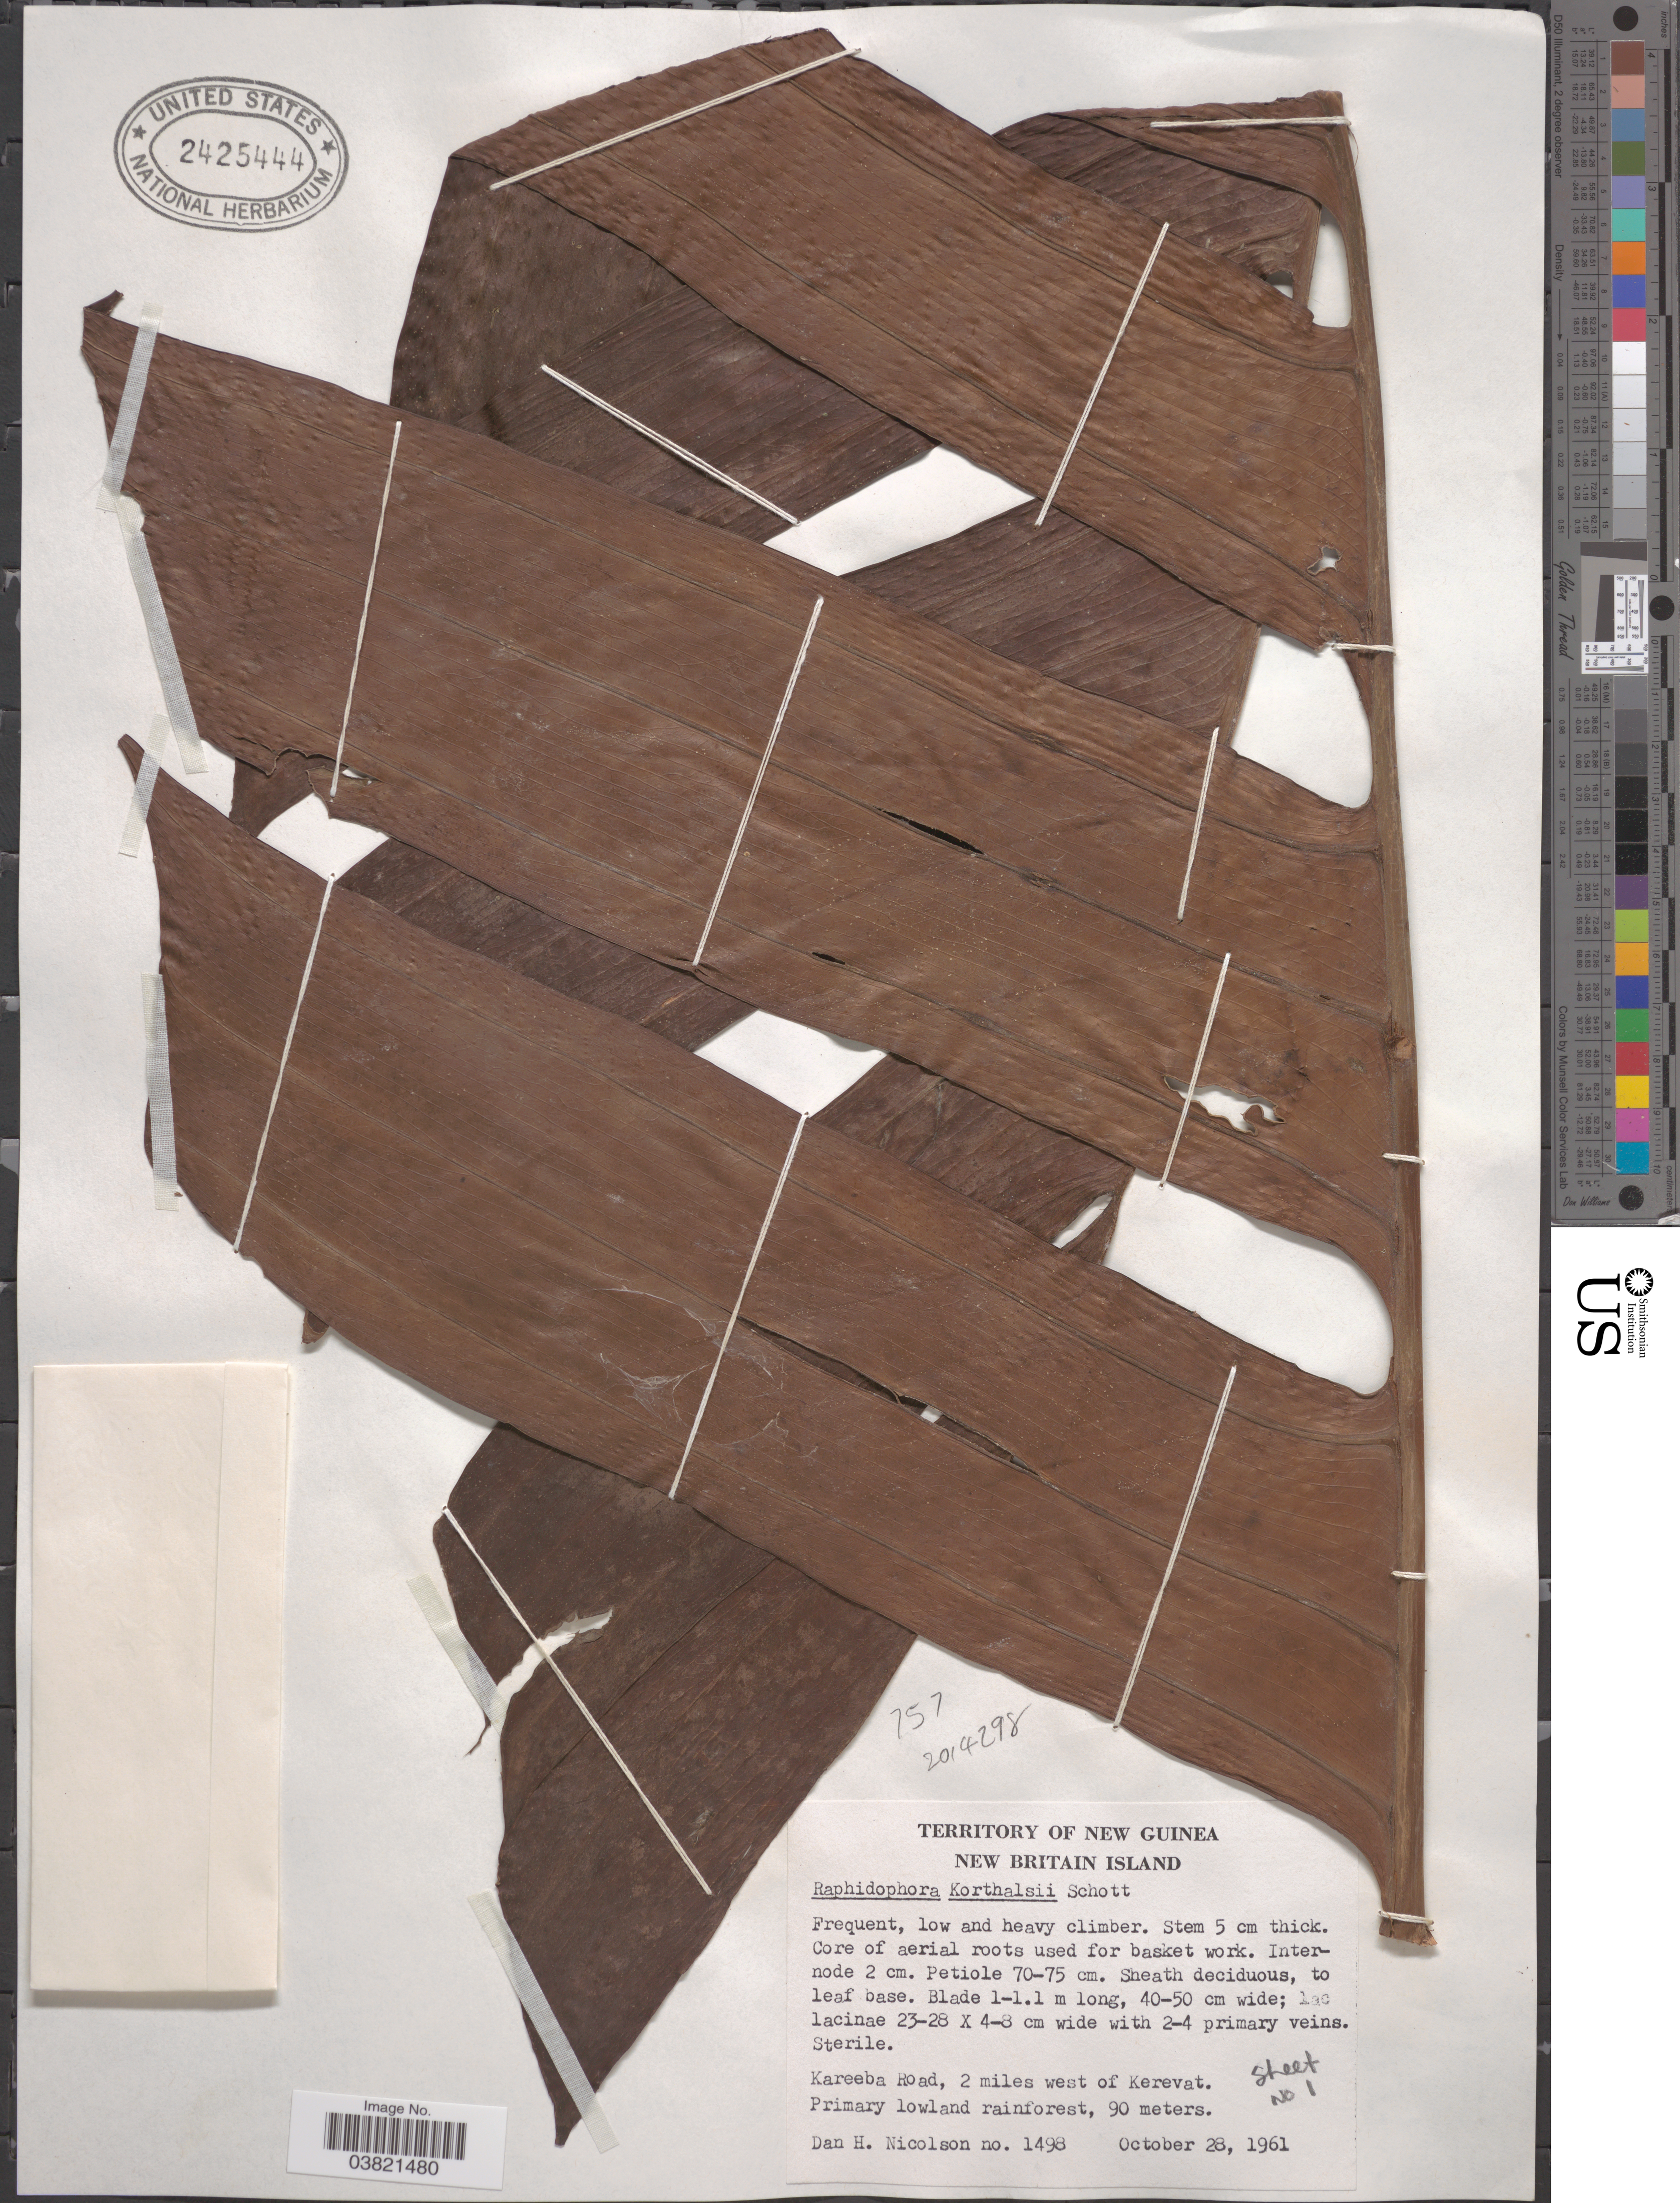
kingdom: Plantae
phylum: Tracheophyta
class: Liliopsida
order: Alismatales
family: Araceae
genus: Rhaphidophora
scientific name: Rhaphidophora korthalsii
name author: Schott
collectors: D. H. Nicolson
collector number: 1498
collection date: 1961-10-28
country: Papua New Guinea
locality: Territory of New Guinea. New Britain Island. Kareeba Road, 2 miles west of Kerevat.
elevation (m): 90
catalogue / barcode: US 2425444